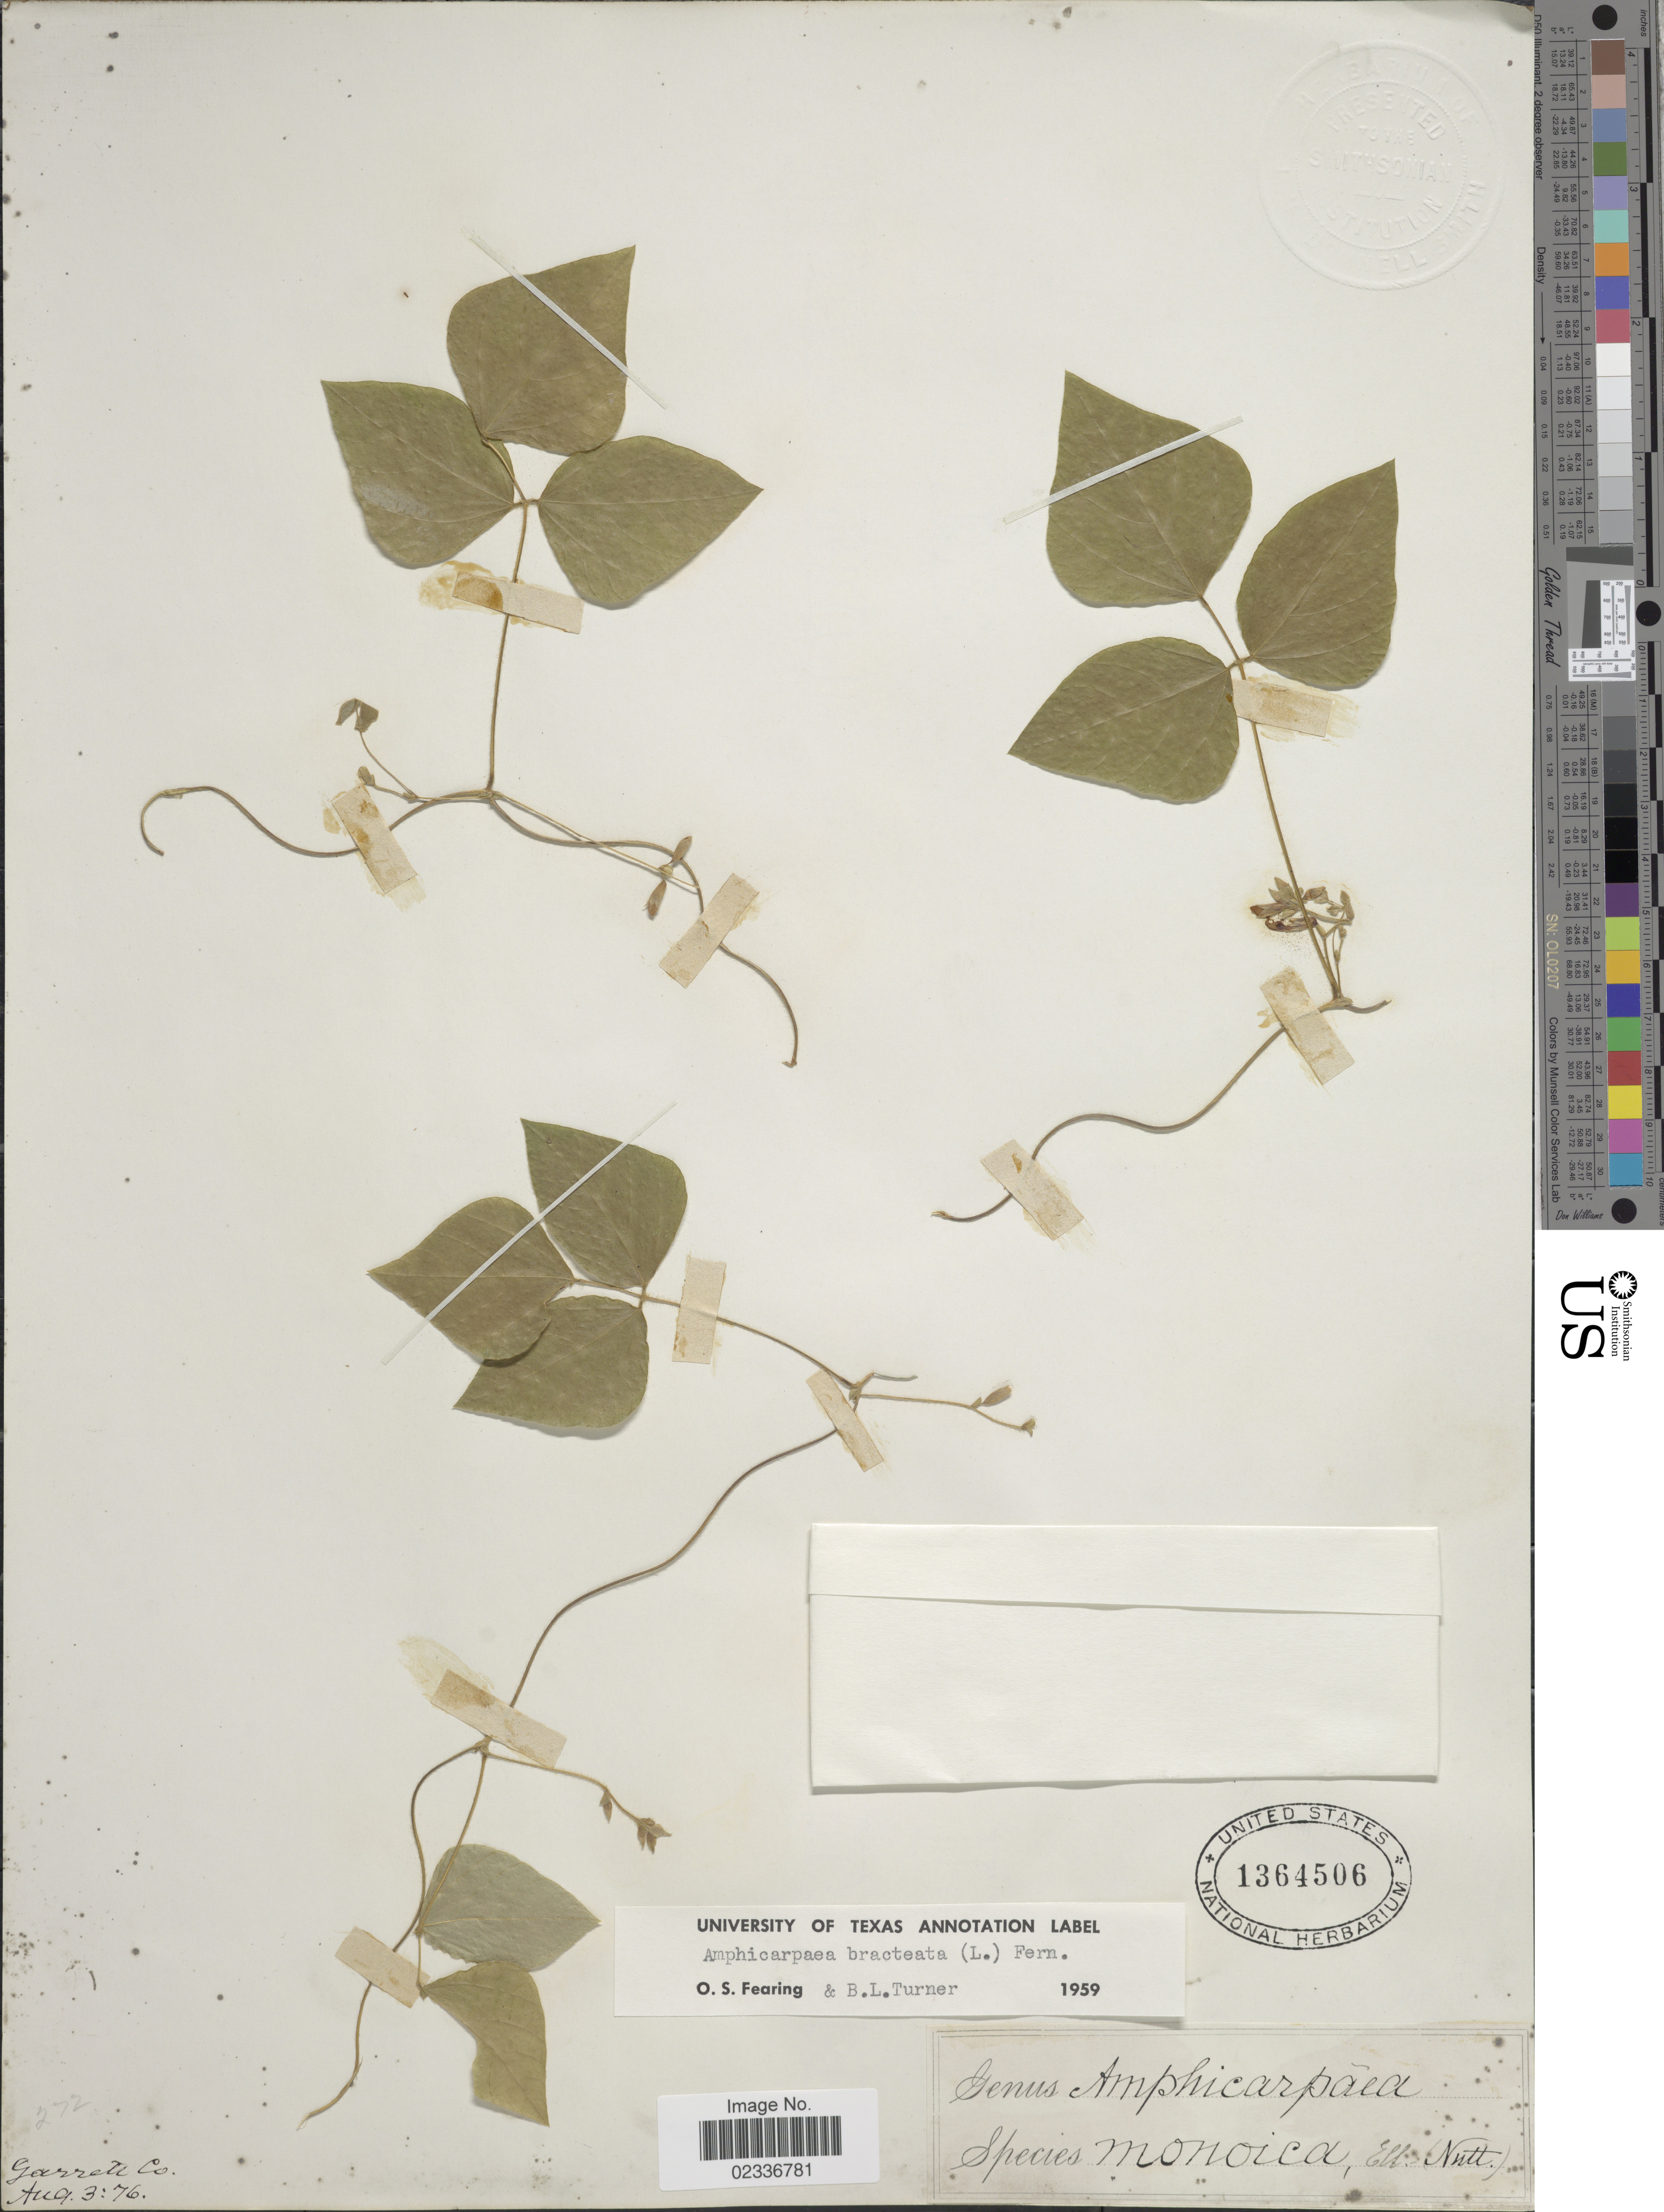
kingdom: Plantae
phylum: Tracheophyta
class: Magnoliopsida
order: Fabales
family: Fabaceae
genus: Amphicarpaea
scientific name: Amphicarpaea bracteata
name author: (L.) Fernald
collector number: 272?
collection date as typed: Transcribed d/m/y: 3/8/76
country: United States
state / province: Maryland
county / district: Garrett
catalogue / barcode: US 1364506